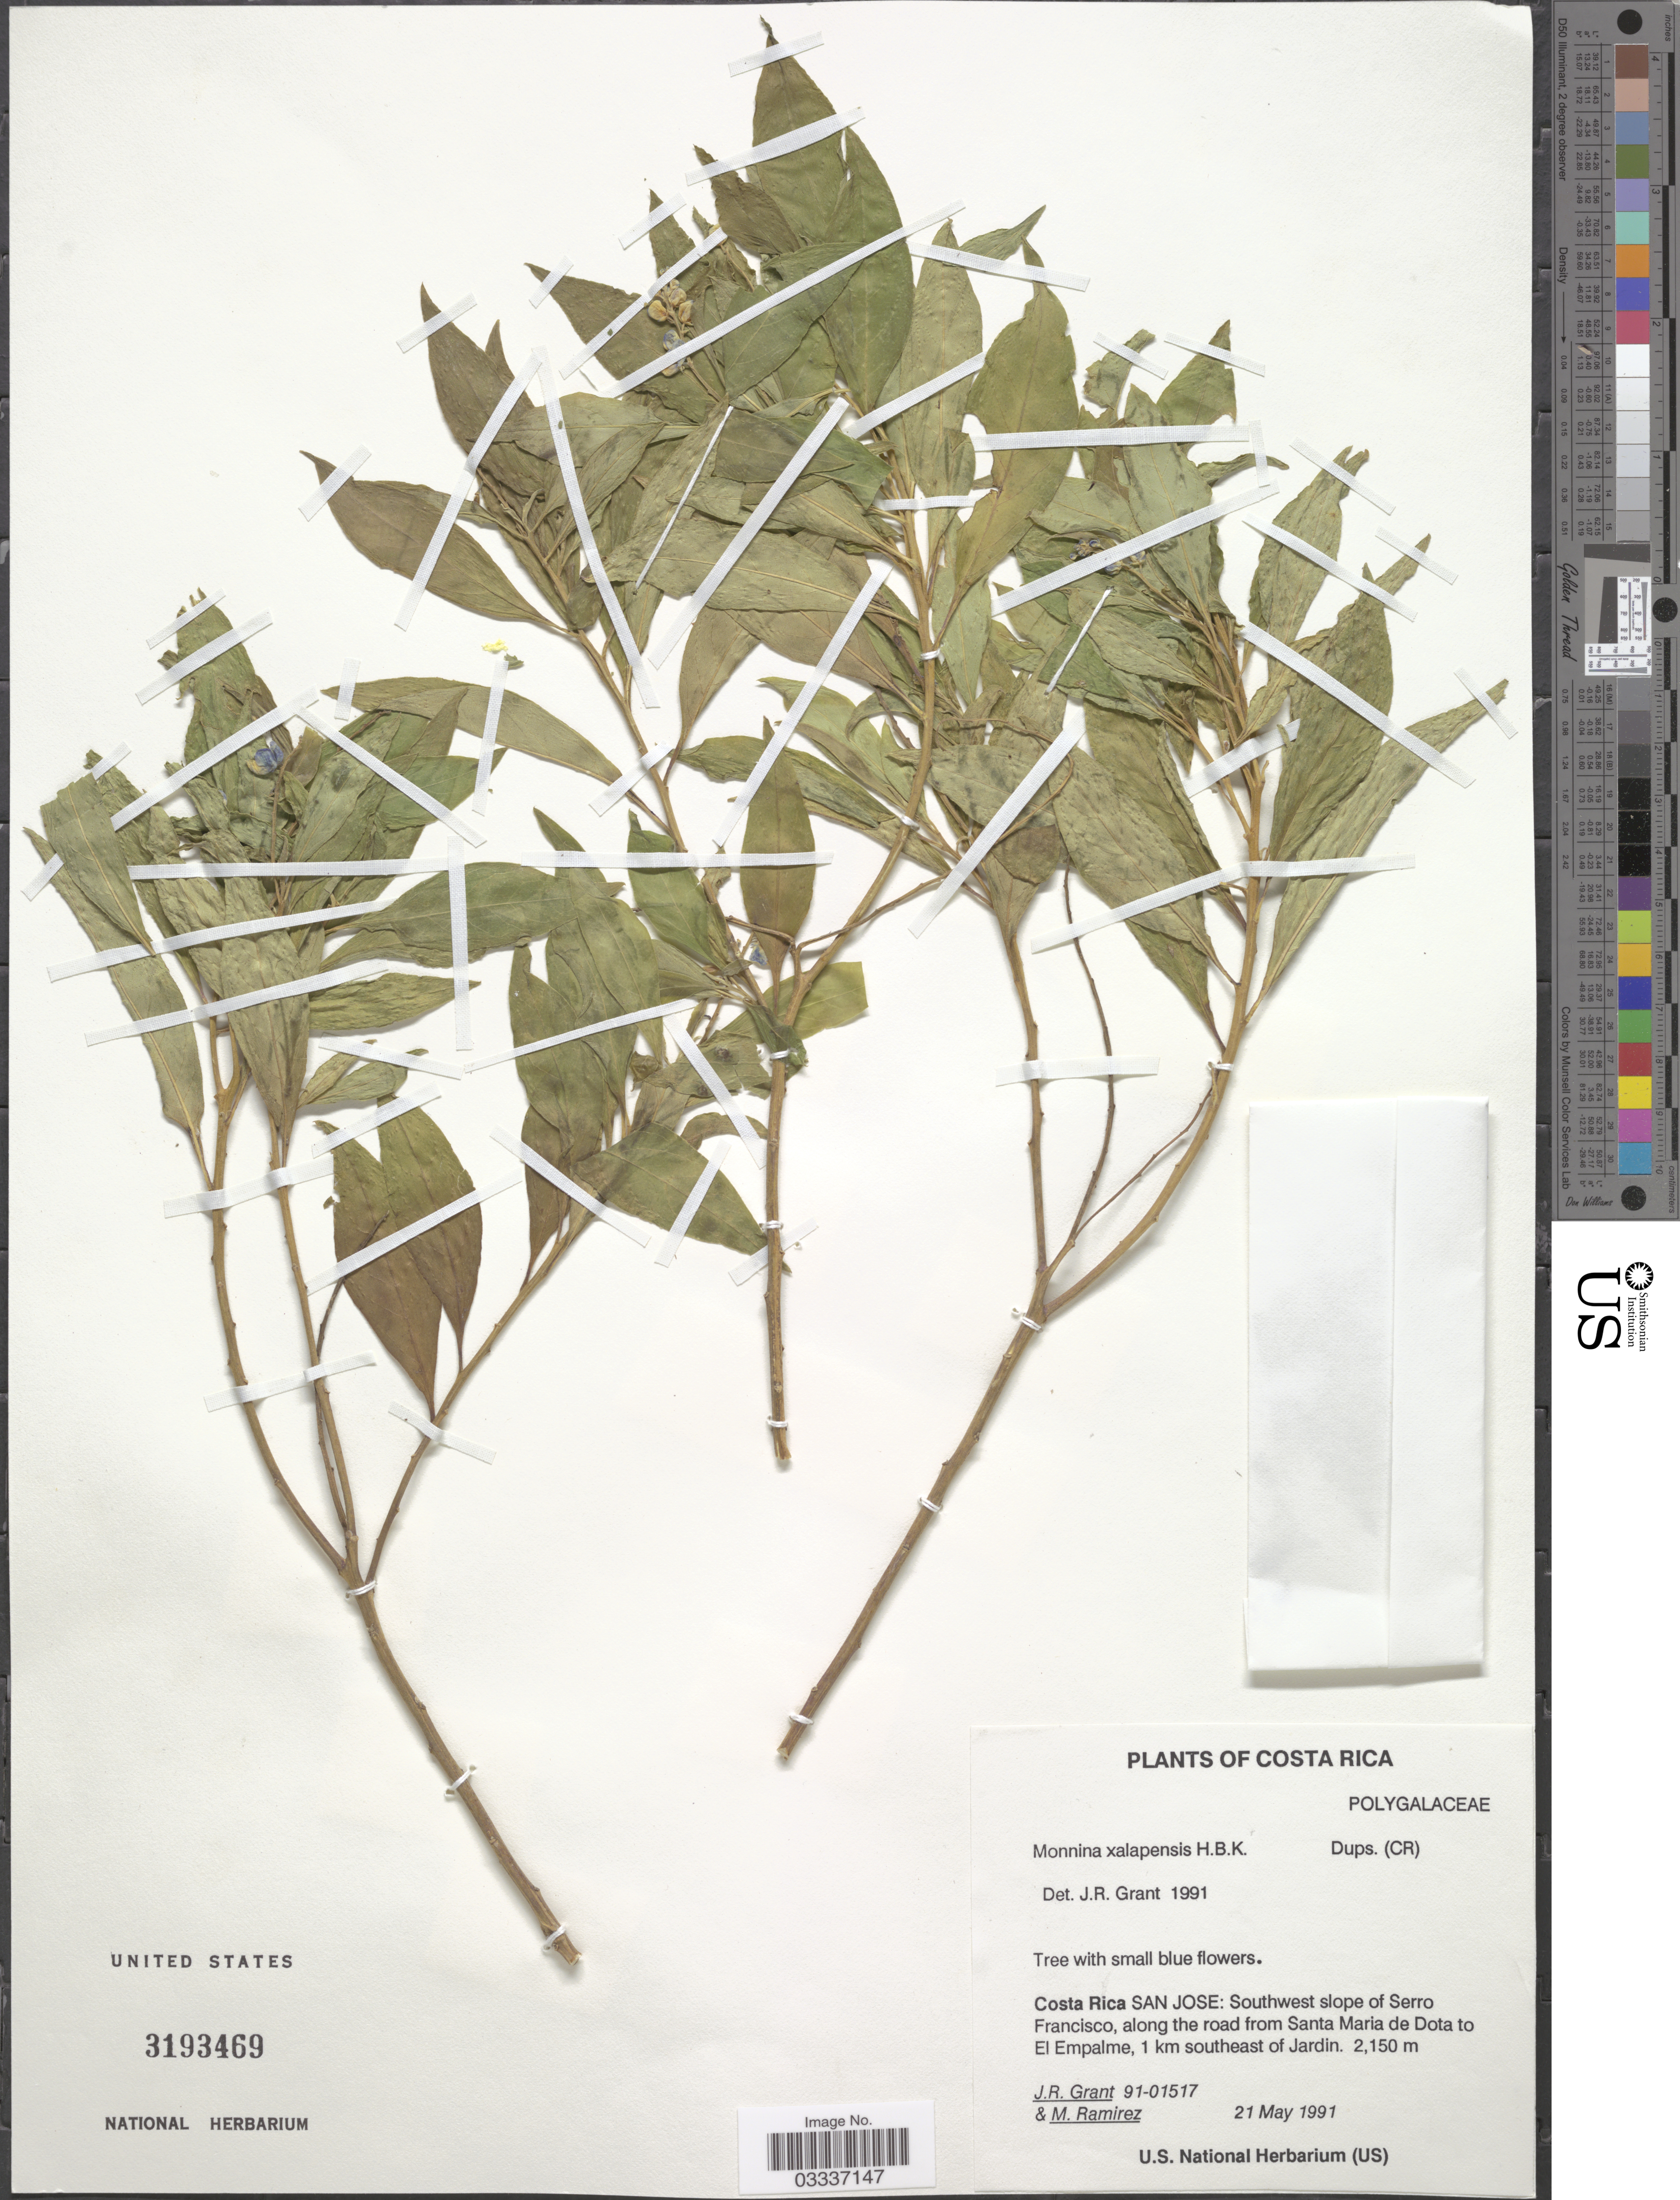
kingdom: Plantae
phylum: Tracheophyta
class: Magnoliopsida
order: Fabales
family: Polygalaceae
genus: Monnina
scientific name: Monnina xalapensis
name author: Kunth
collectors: J. Grant & M. Ramirez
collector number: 91-01517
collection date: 1991-05-21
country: Costa Rica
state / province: San José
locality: Southwest slope of Serro Francisco, along the road from Santa Maria de Dota to El Empalme, 1 km southeast of Jardin.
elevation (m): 2150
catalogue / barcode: US 3193469